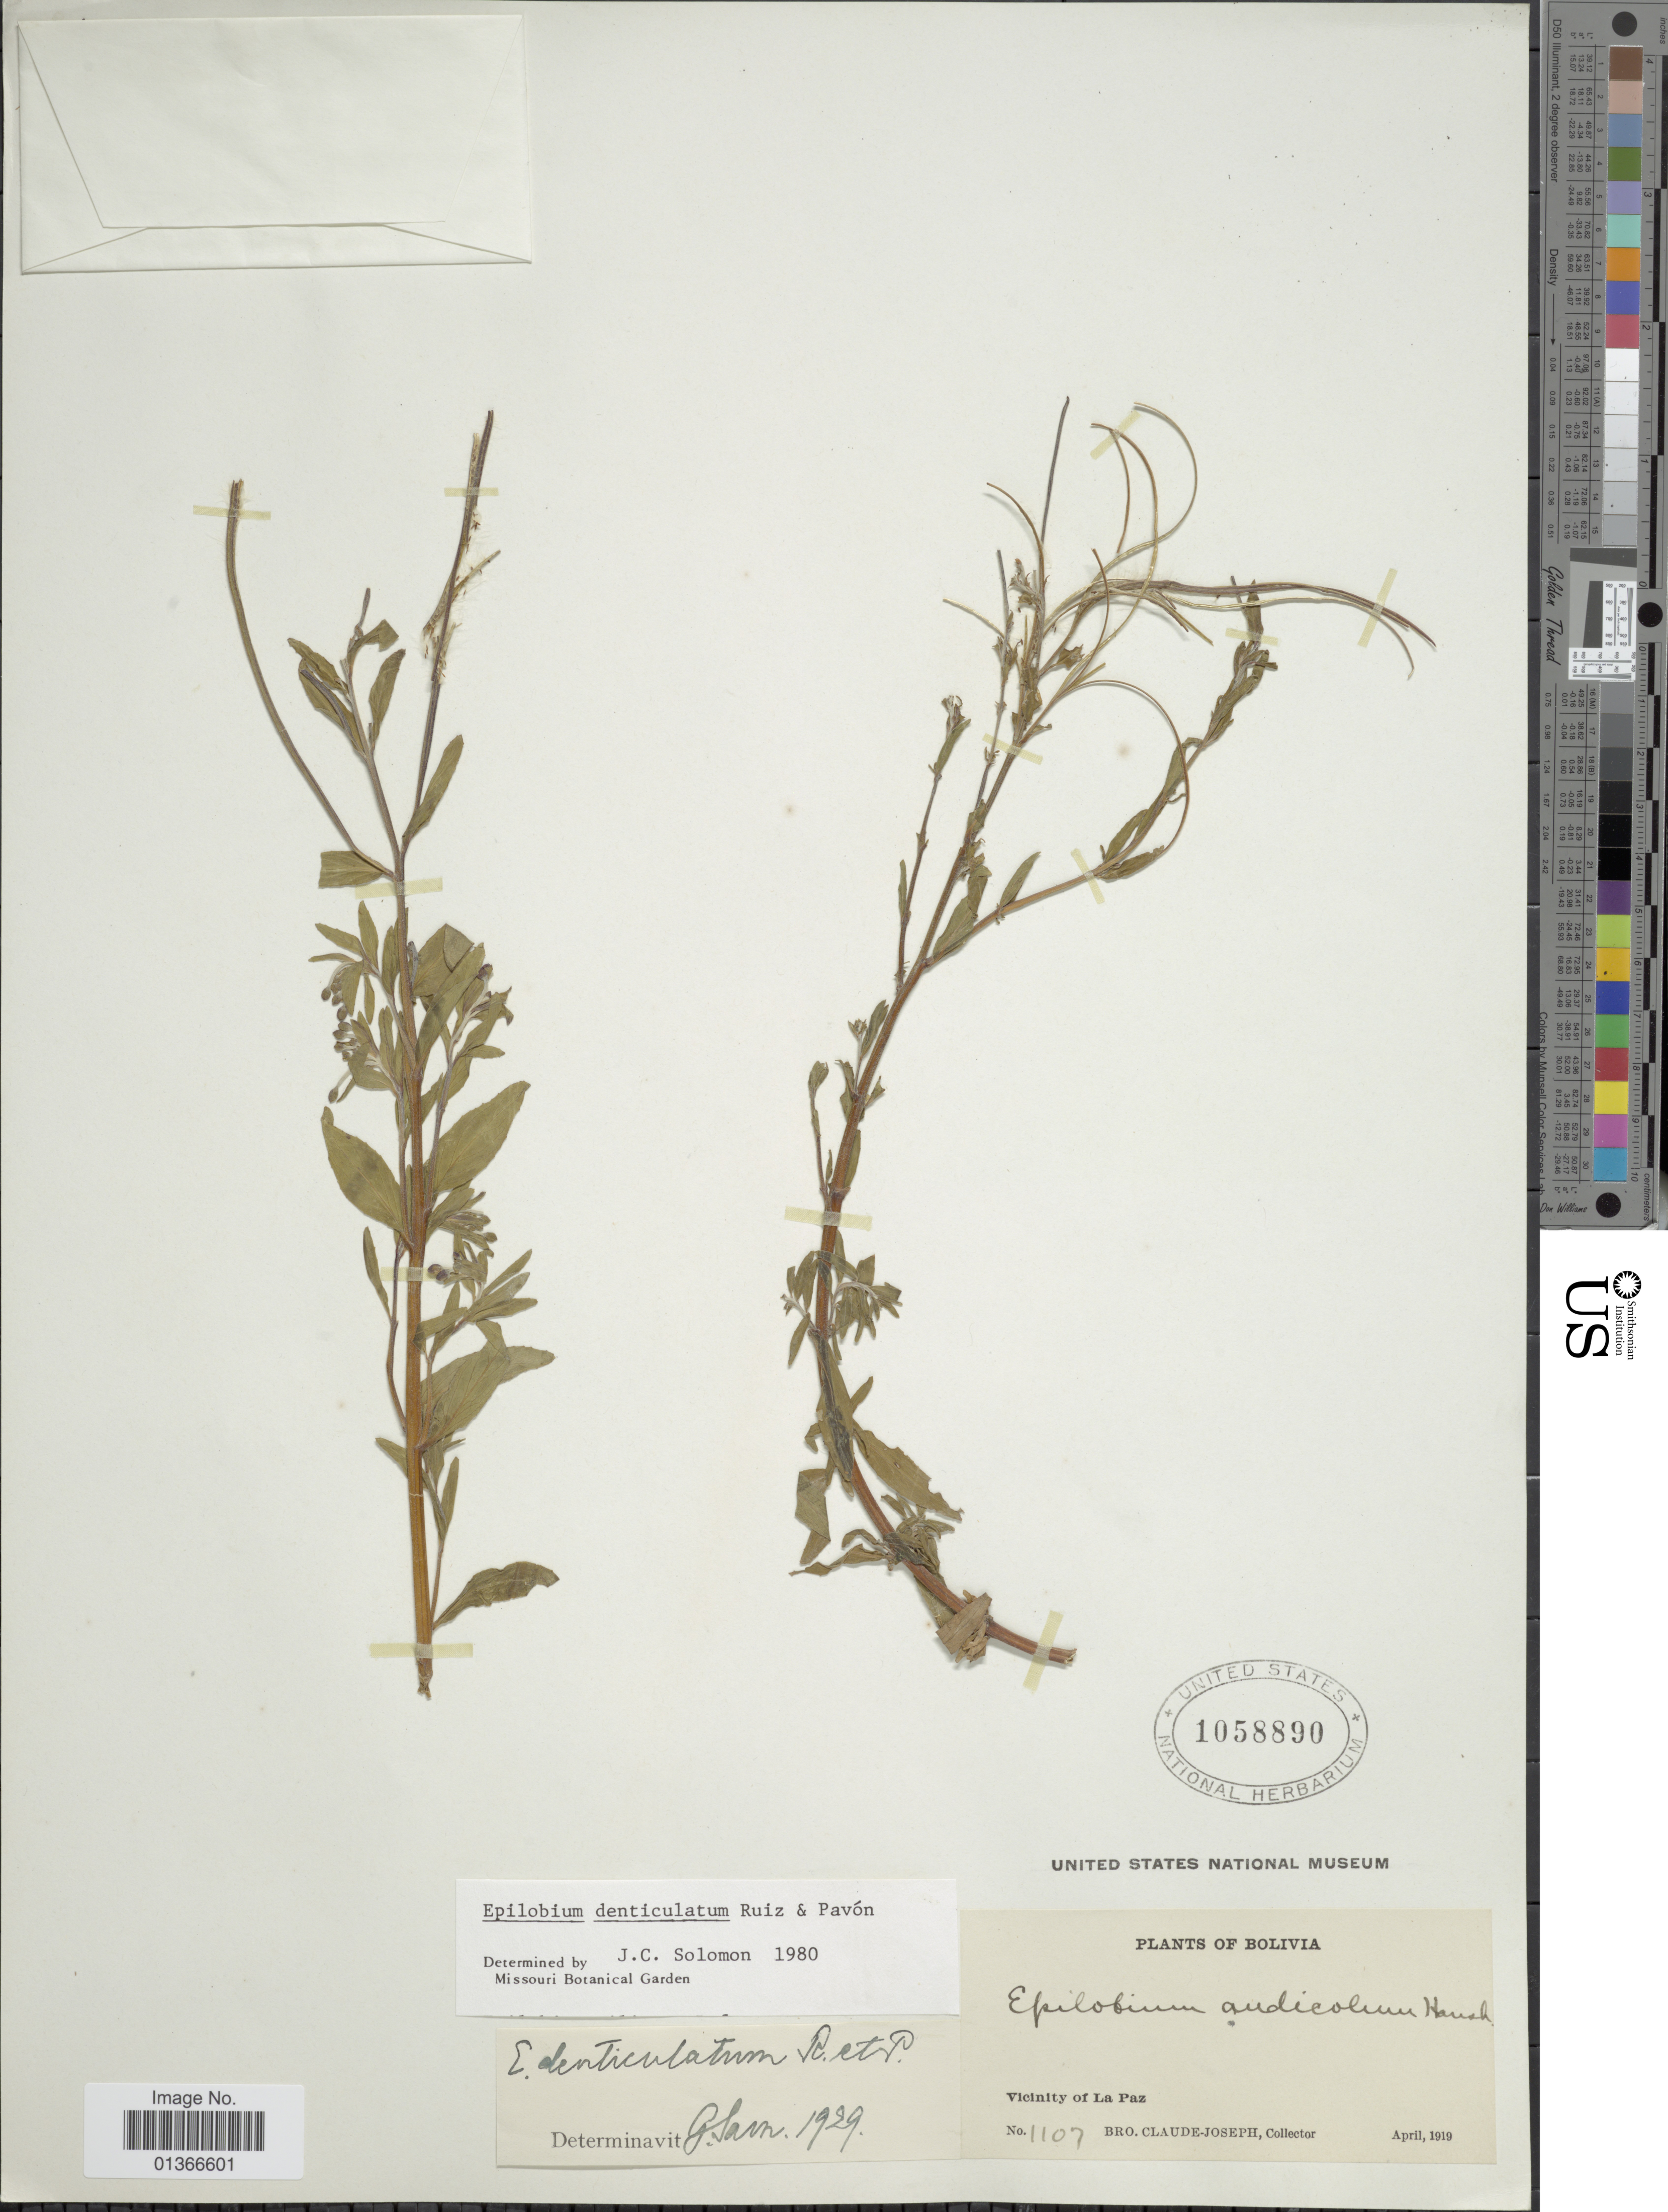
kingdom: Plantae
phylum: Tracheophyta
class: Magnoliopsida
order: Myrtales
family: Onagraceae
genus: Epilobium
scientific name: Epilobium denticulatum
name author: Ruiz & Pav.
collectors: Bro. Claude-Joseph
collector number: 1107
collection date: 1919-04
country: Bolivia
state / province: La Paz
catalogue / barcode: US 1058890